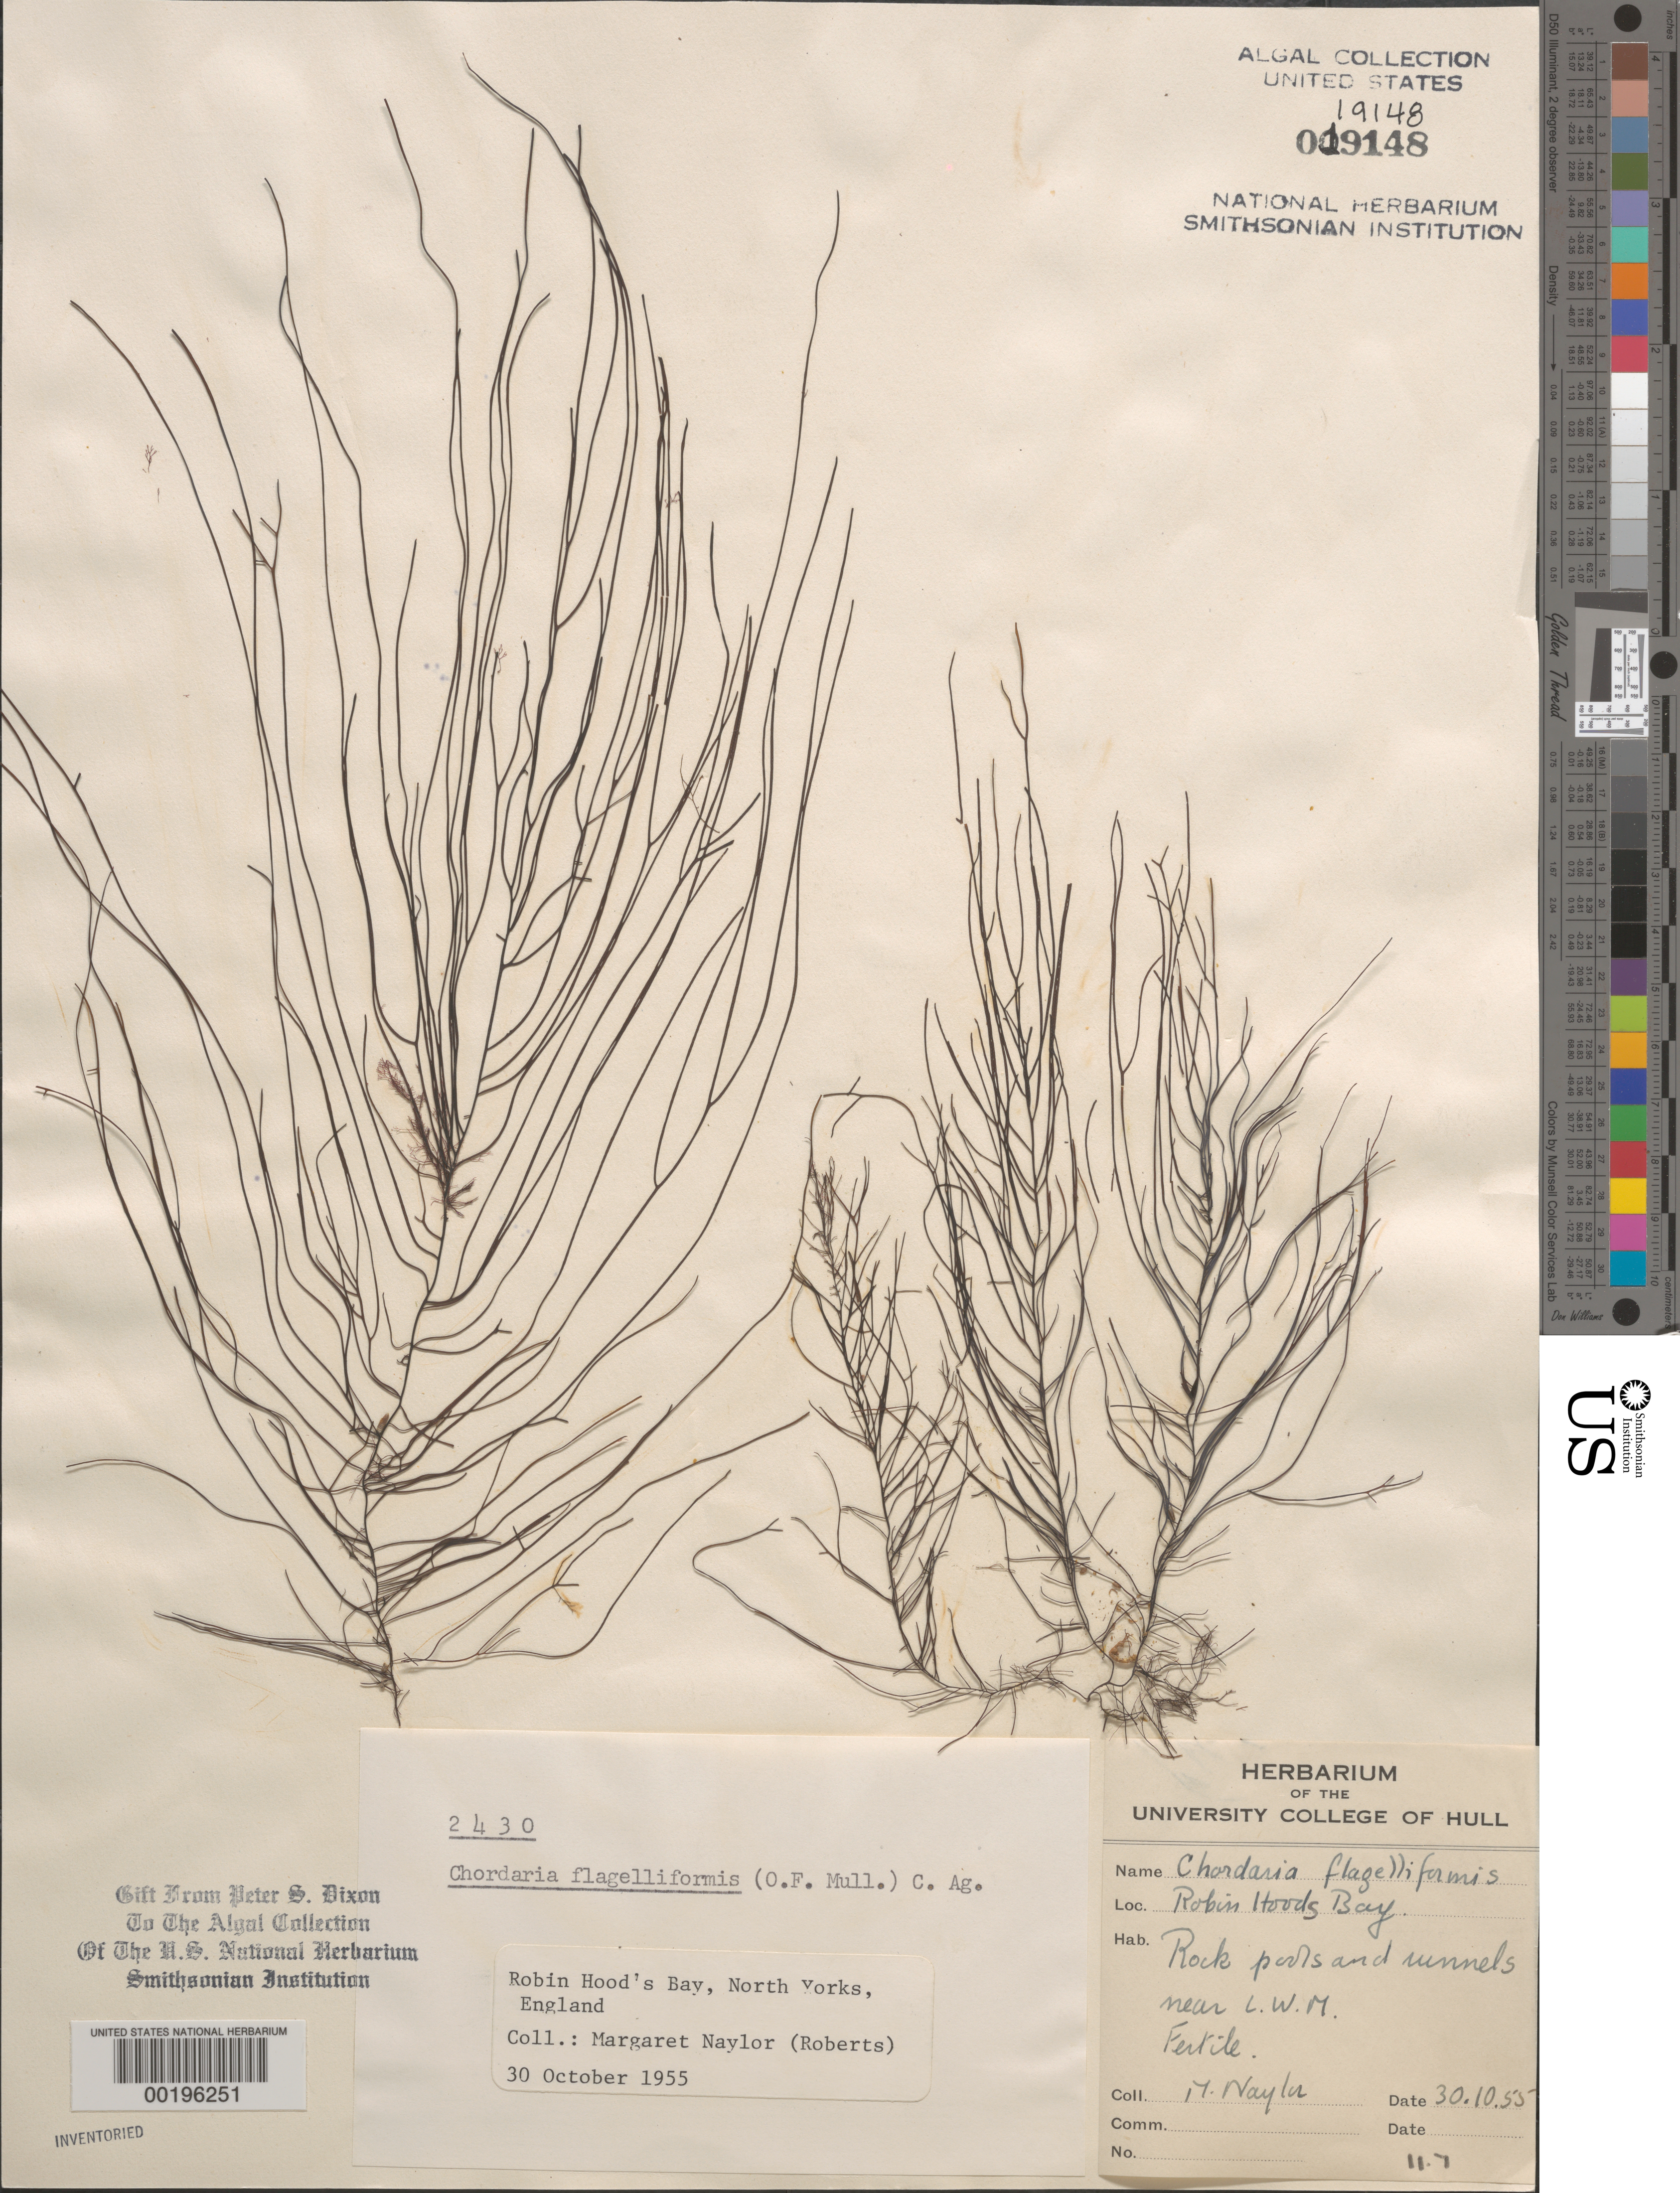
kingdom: Chromista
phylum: Ochrophyta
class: Phaeophyceae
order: Ectocarpales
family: Chordariaceae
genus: Chordaria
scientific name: Chordaria flagelliformis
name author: (Hudson) Grev.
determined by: Dixon, P. S.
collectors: M. Roberts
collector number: PSD 2430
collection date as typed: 30 Oct 1955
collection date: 1955-10-30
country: United Kingdom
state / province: England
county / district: North Yorkshire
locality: Robin Hoods Bay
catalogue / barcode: US 19148